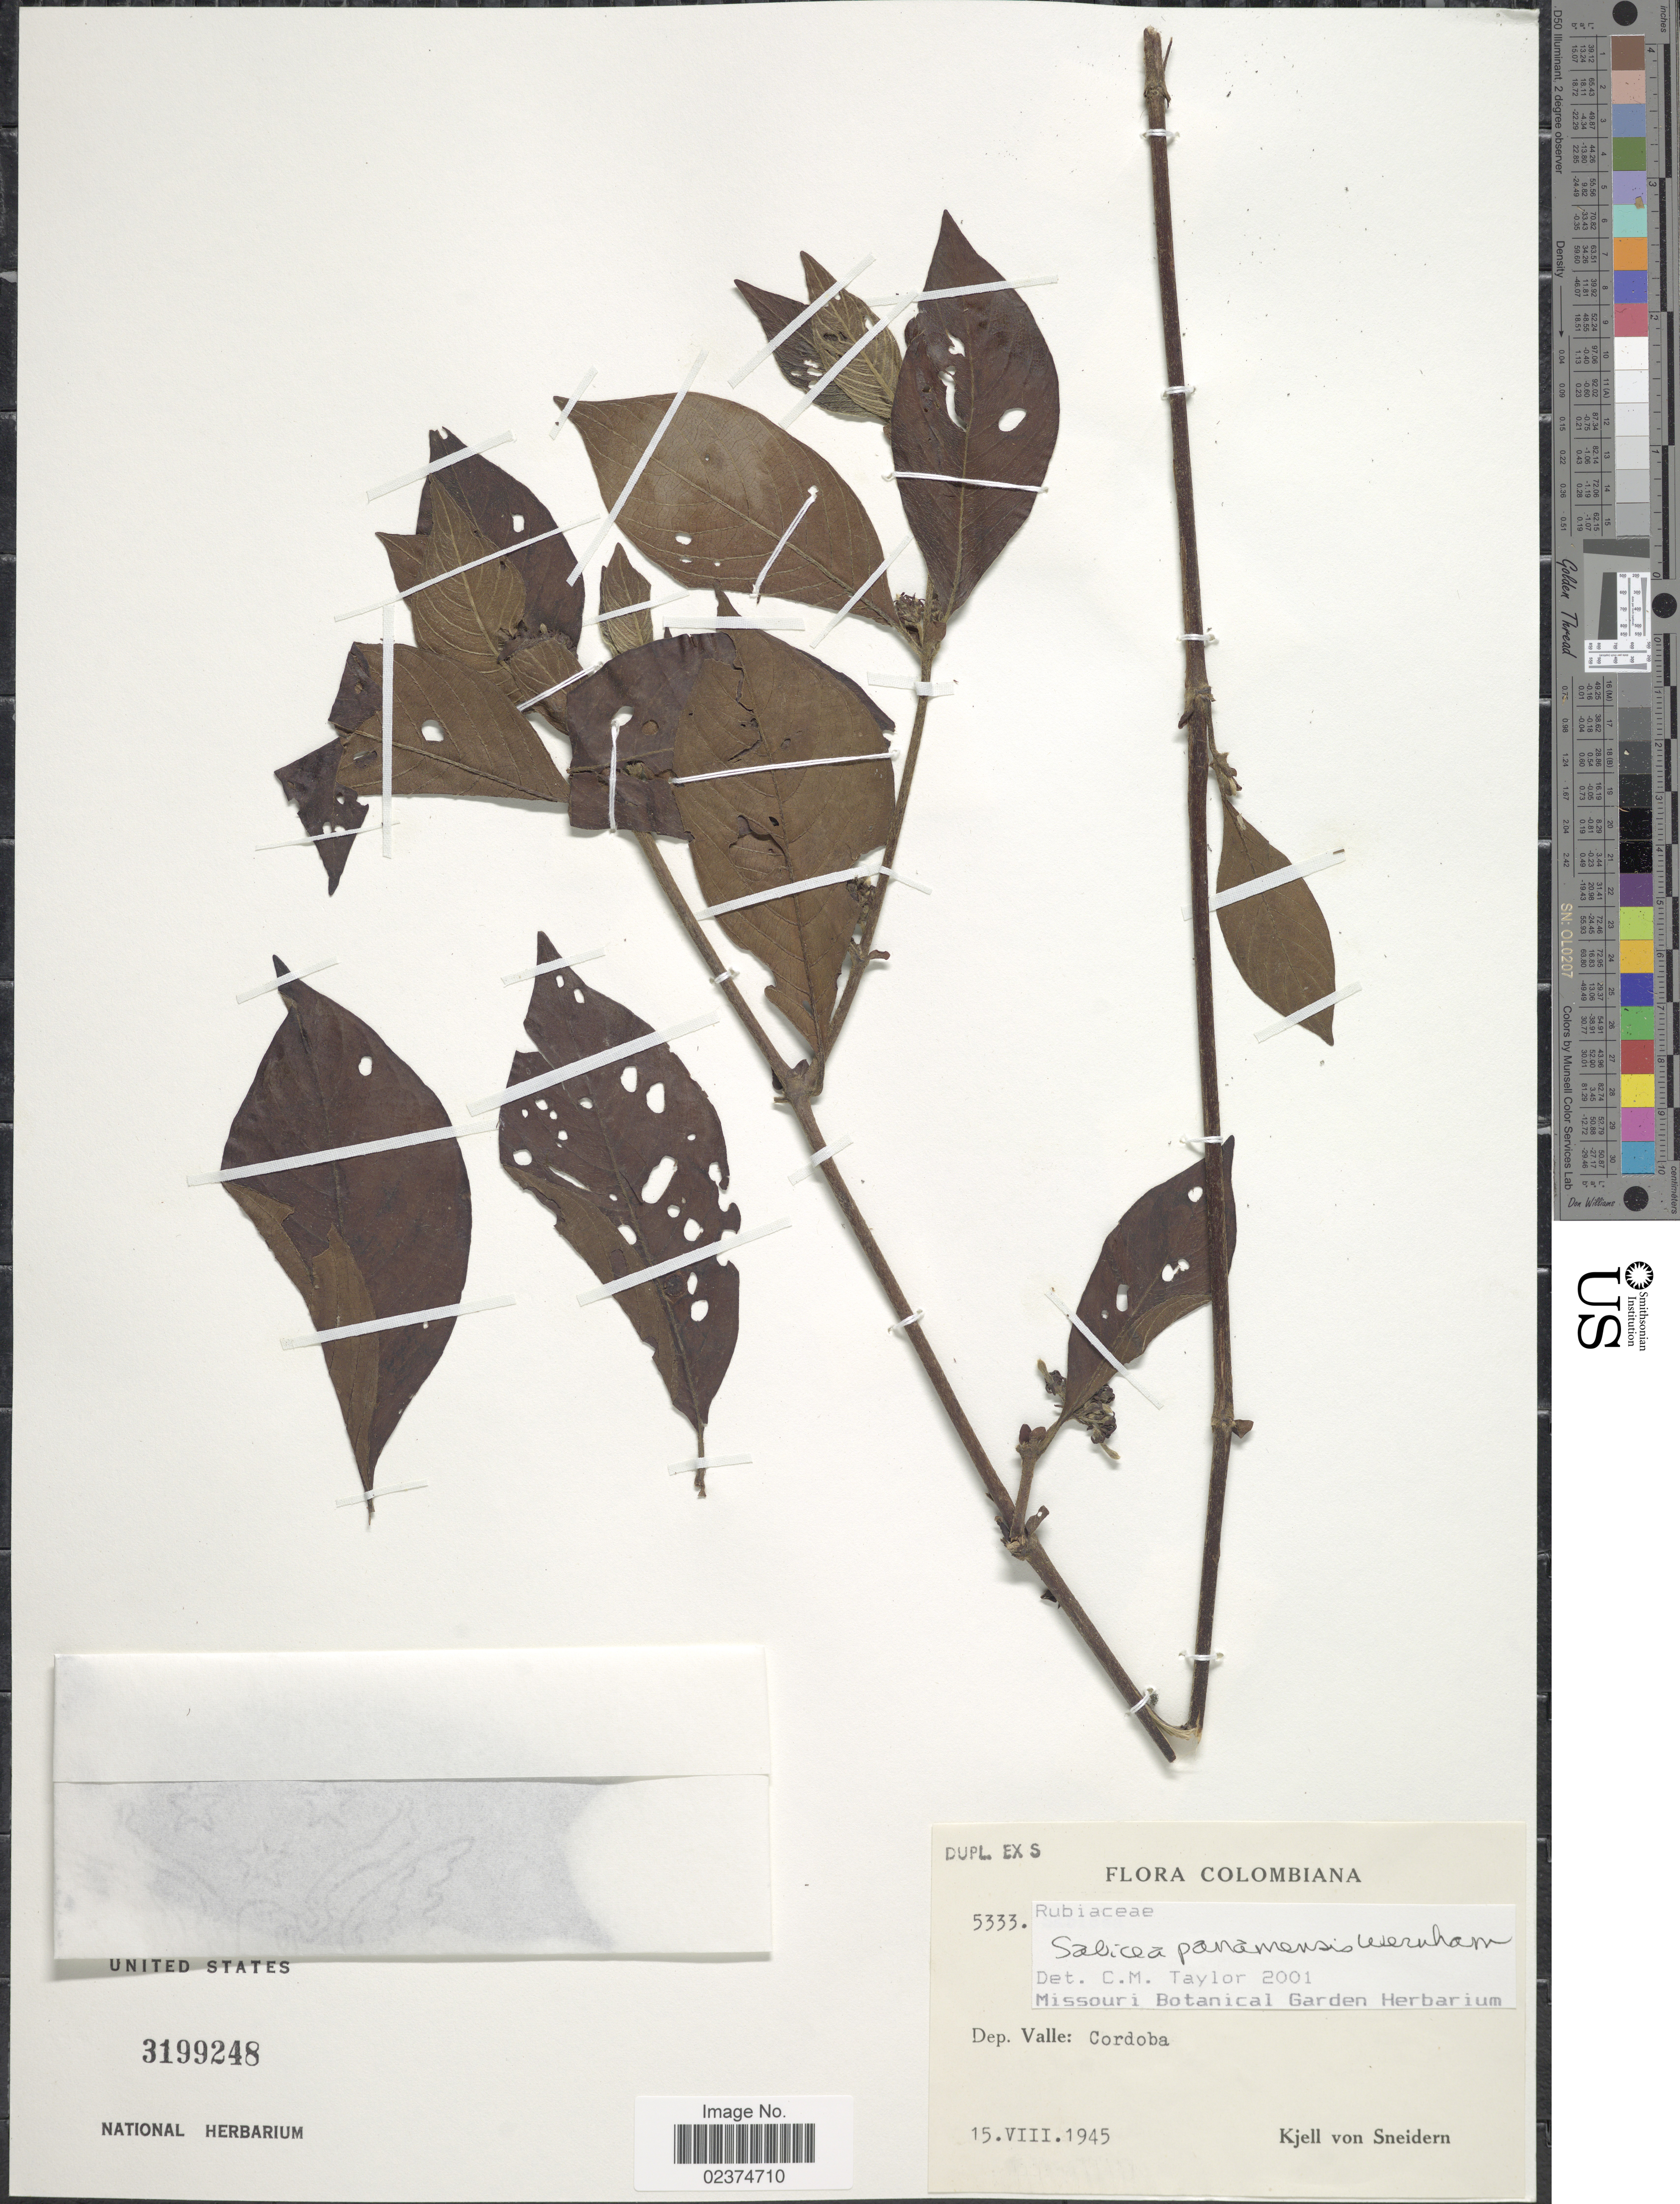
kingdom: Plantae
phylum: Tracheophyta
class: Magnoliopsida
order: Gentianales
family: Rubiaceae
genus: Sabicea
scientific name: Sabicea panamensis var. panamensis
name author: Wernham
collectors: K. von Sneidern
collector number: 5333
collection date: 1945-08-15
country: Colombia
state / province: Valle del Cauca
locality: Dep. Valle: Cordoba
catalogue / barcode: US 3199248